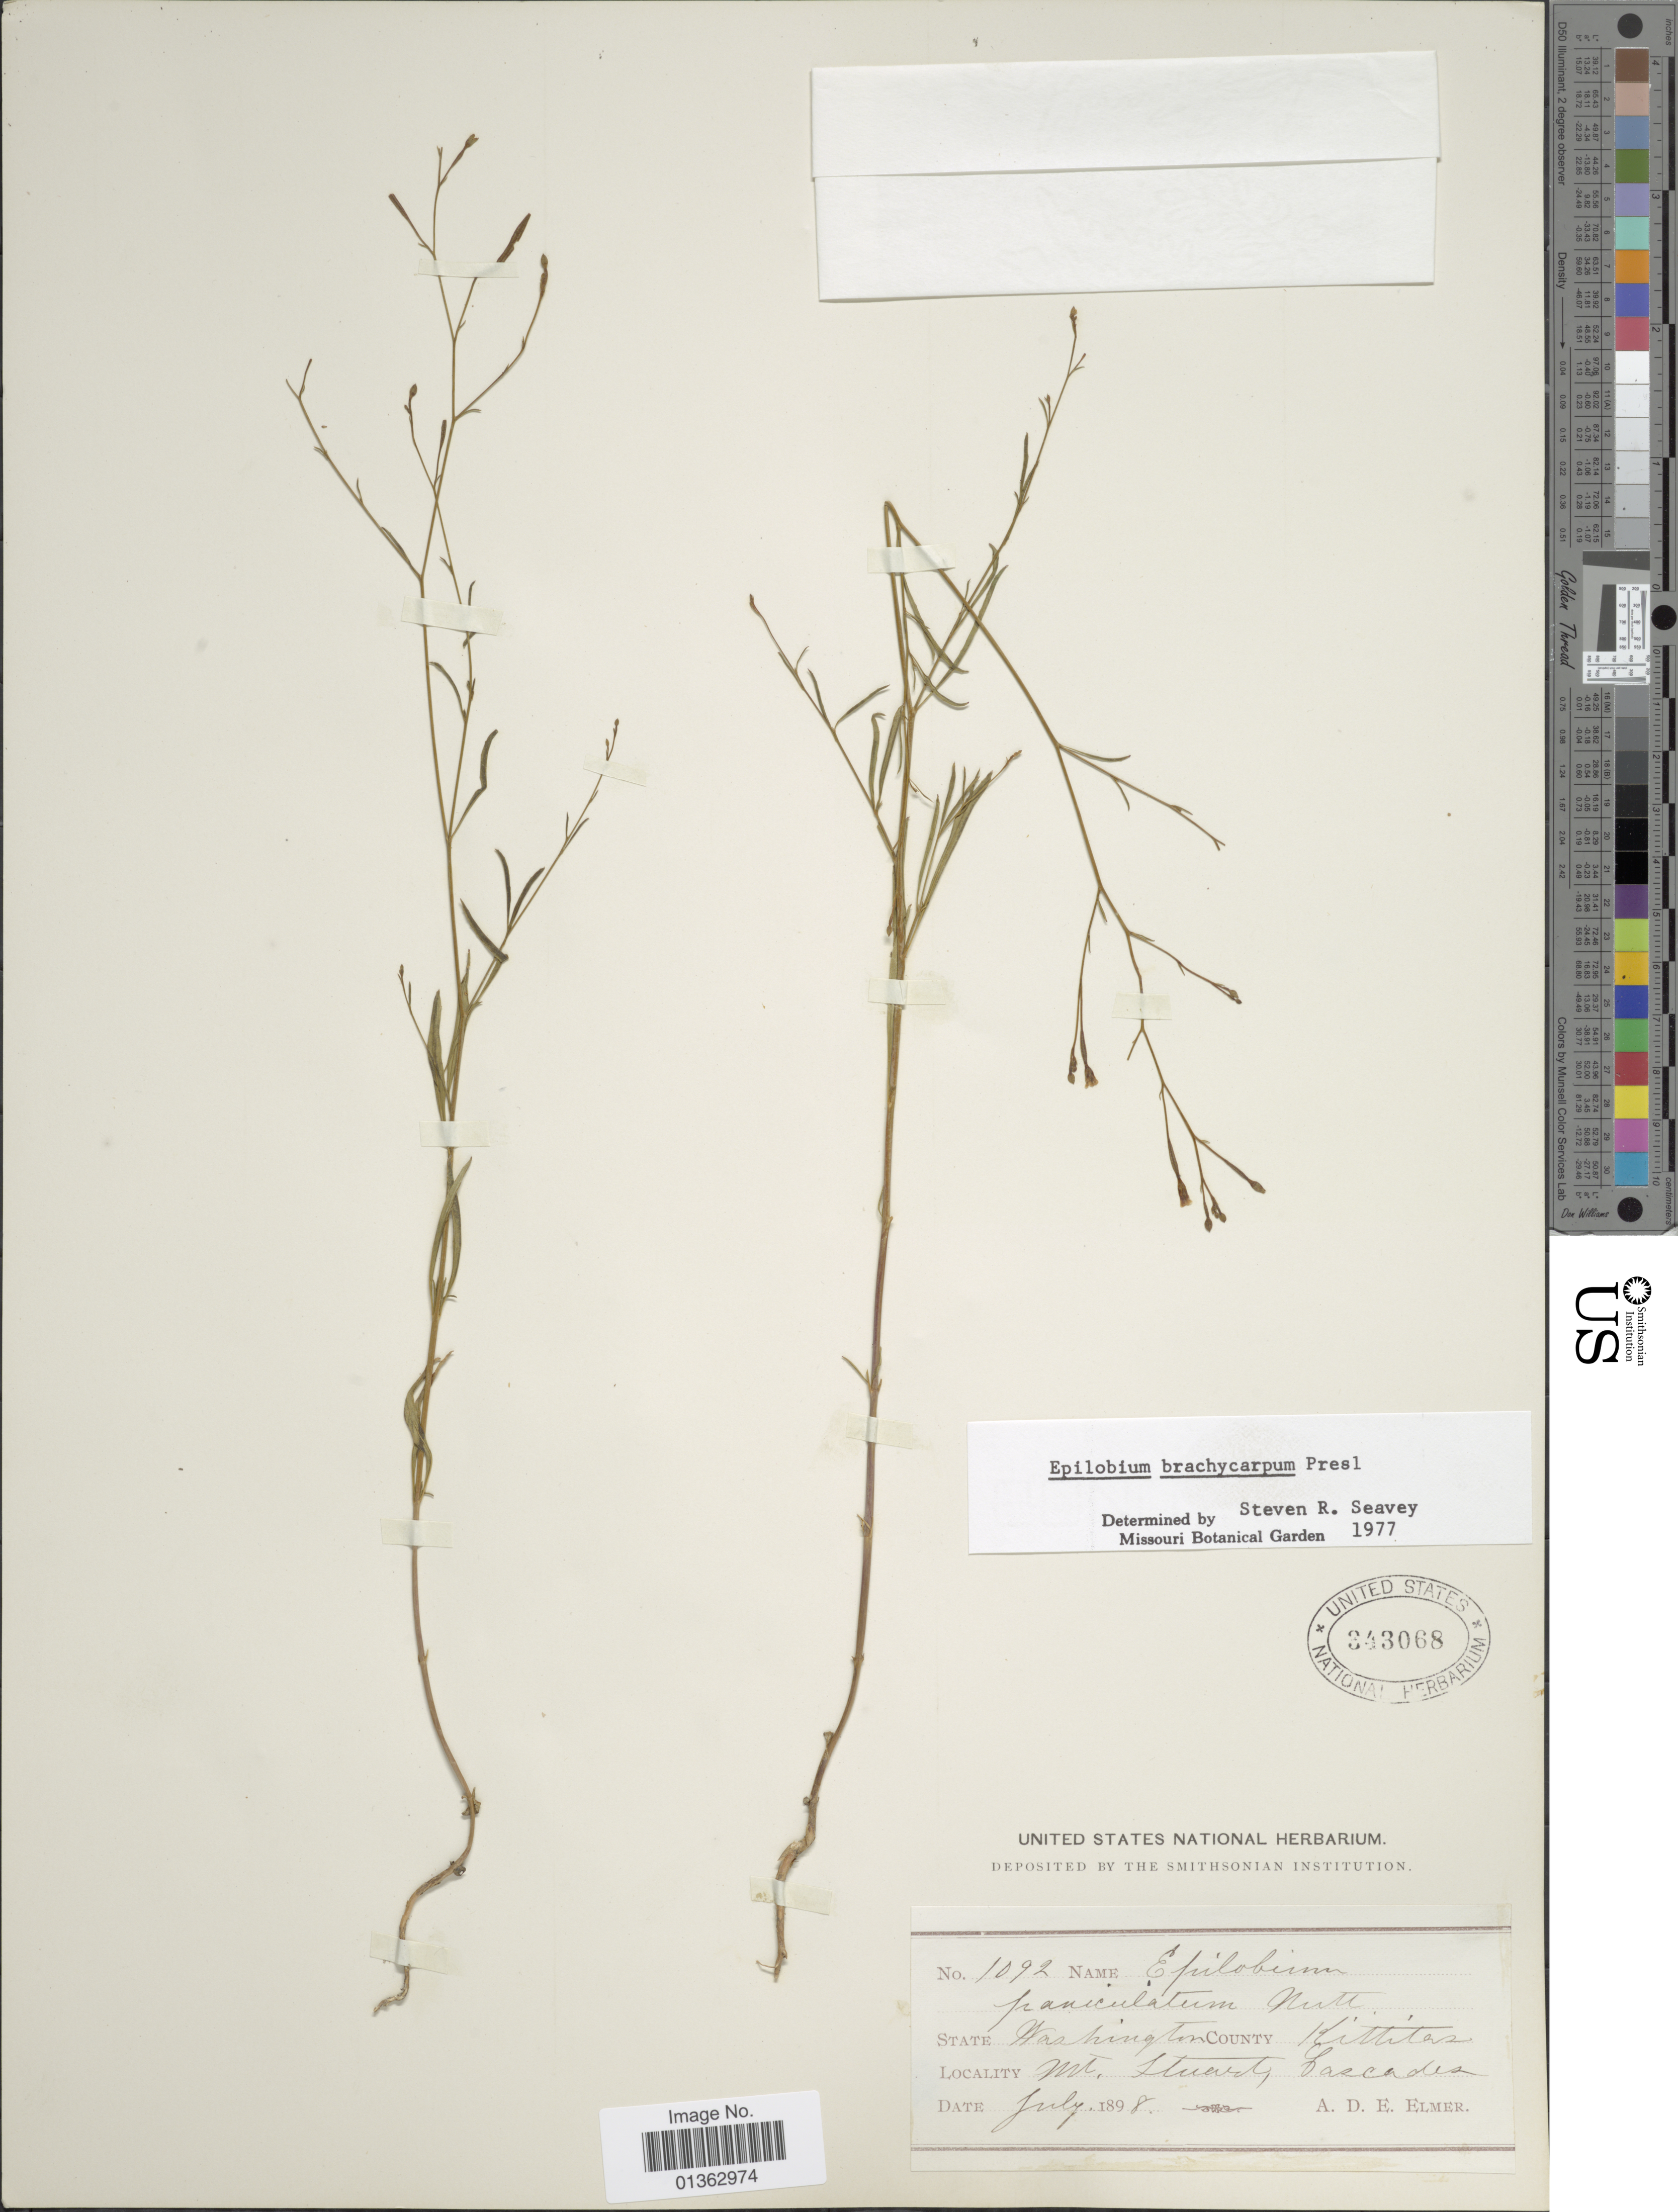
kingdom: Plantae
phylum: Tracheophyta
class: Magnoliopsida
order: Myrtales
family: Onagraceae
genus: Epilobium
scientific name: Epilobium brachycarpum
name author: C. Presl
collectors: A. D. E. Elmer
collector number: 1092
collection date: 1898-07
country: United States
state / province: Washington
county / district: Kittitas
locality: County Kittitas, Mt. Stuarts Cascades.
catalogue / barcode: US 343068